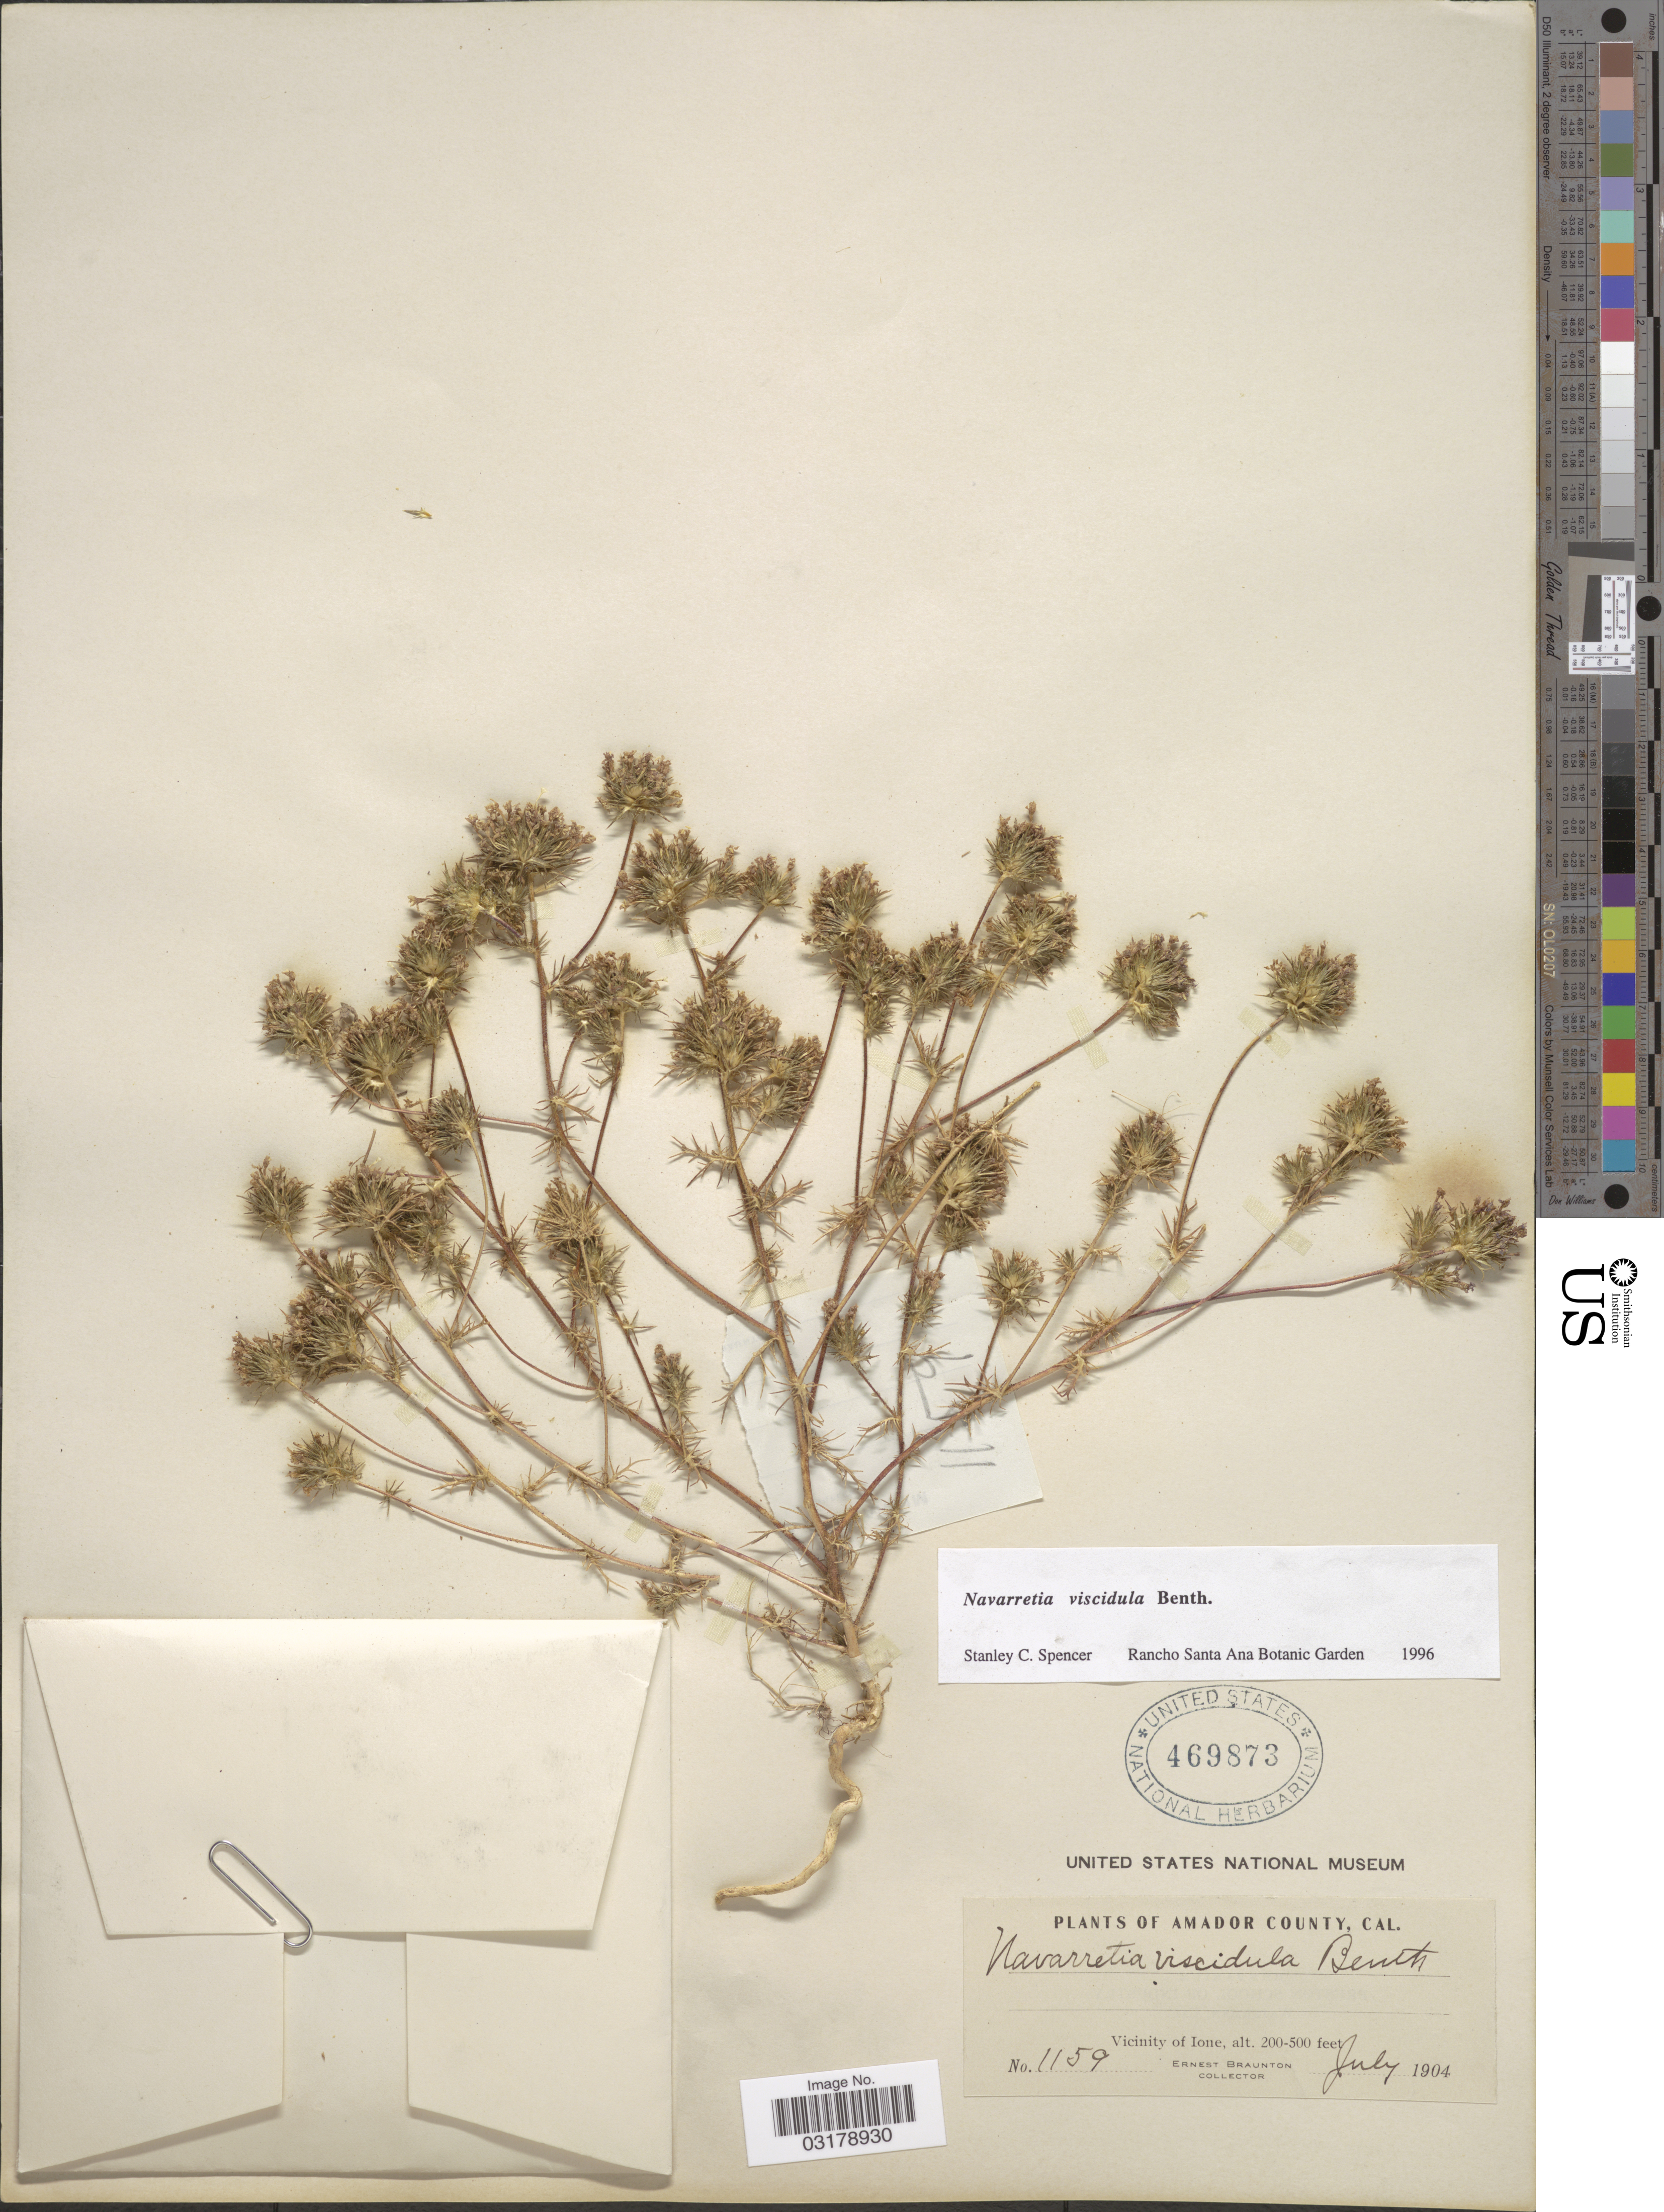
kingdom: Plantae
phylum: Tracheophyta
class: Magnoliopsida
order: Ericales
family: Polemoniaceae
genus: Navarretia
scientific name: Navarretia viscidula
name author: Benth.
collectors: E. Braunton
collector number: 1159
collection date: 1904-07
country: United States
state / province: California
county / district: Amador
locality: Amador County. Vicinity of Ione.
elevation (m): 61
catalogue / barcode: US 469873